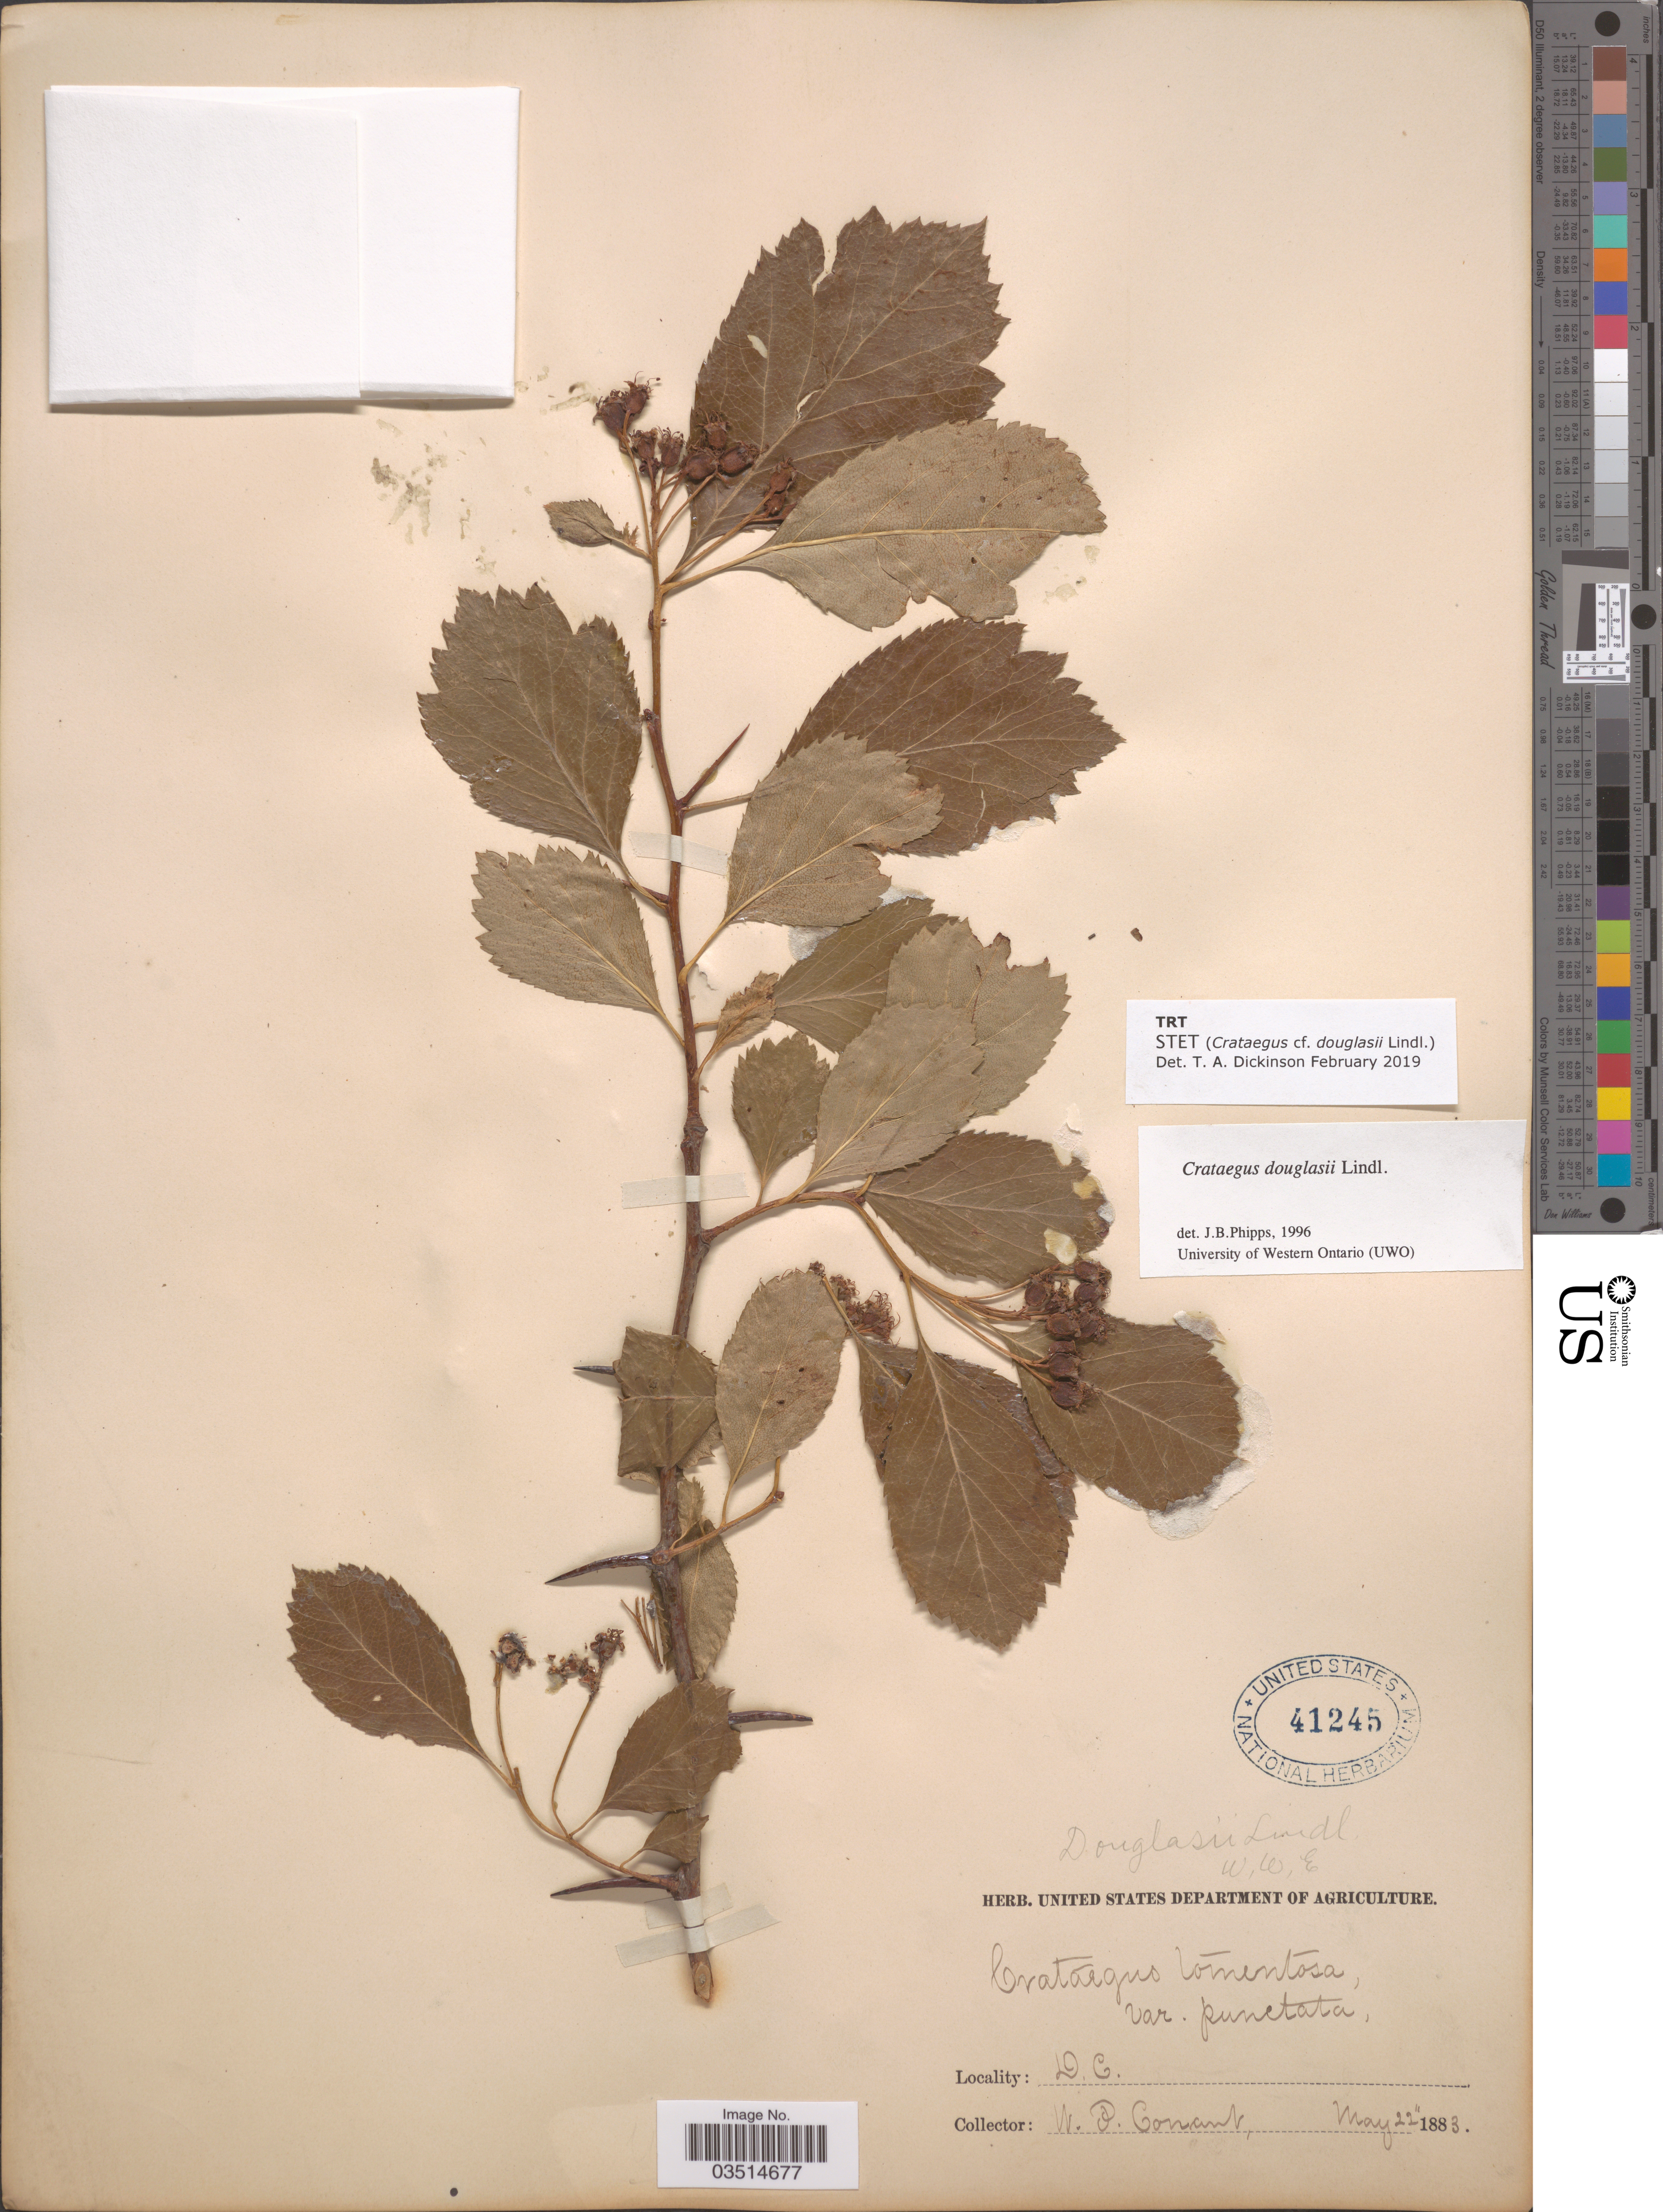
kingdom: Plantae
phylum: Tracheophyta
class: Magnoliopsida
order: Rosales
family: Rosaceae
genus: Crataegus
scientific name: Crataegus douglasii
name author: Lindl.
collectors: W. P. Conant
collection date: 1883-05-22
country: United States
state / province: District of Columbia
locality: D.C.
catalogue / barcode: US 41245